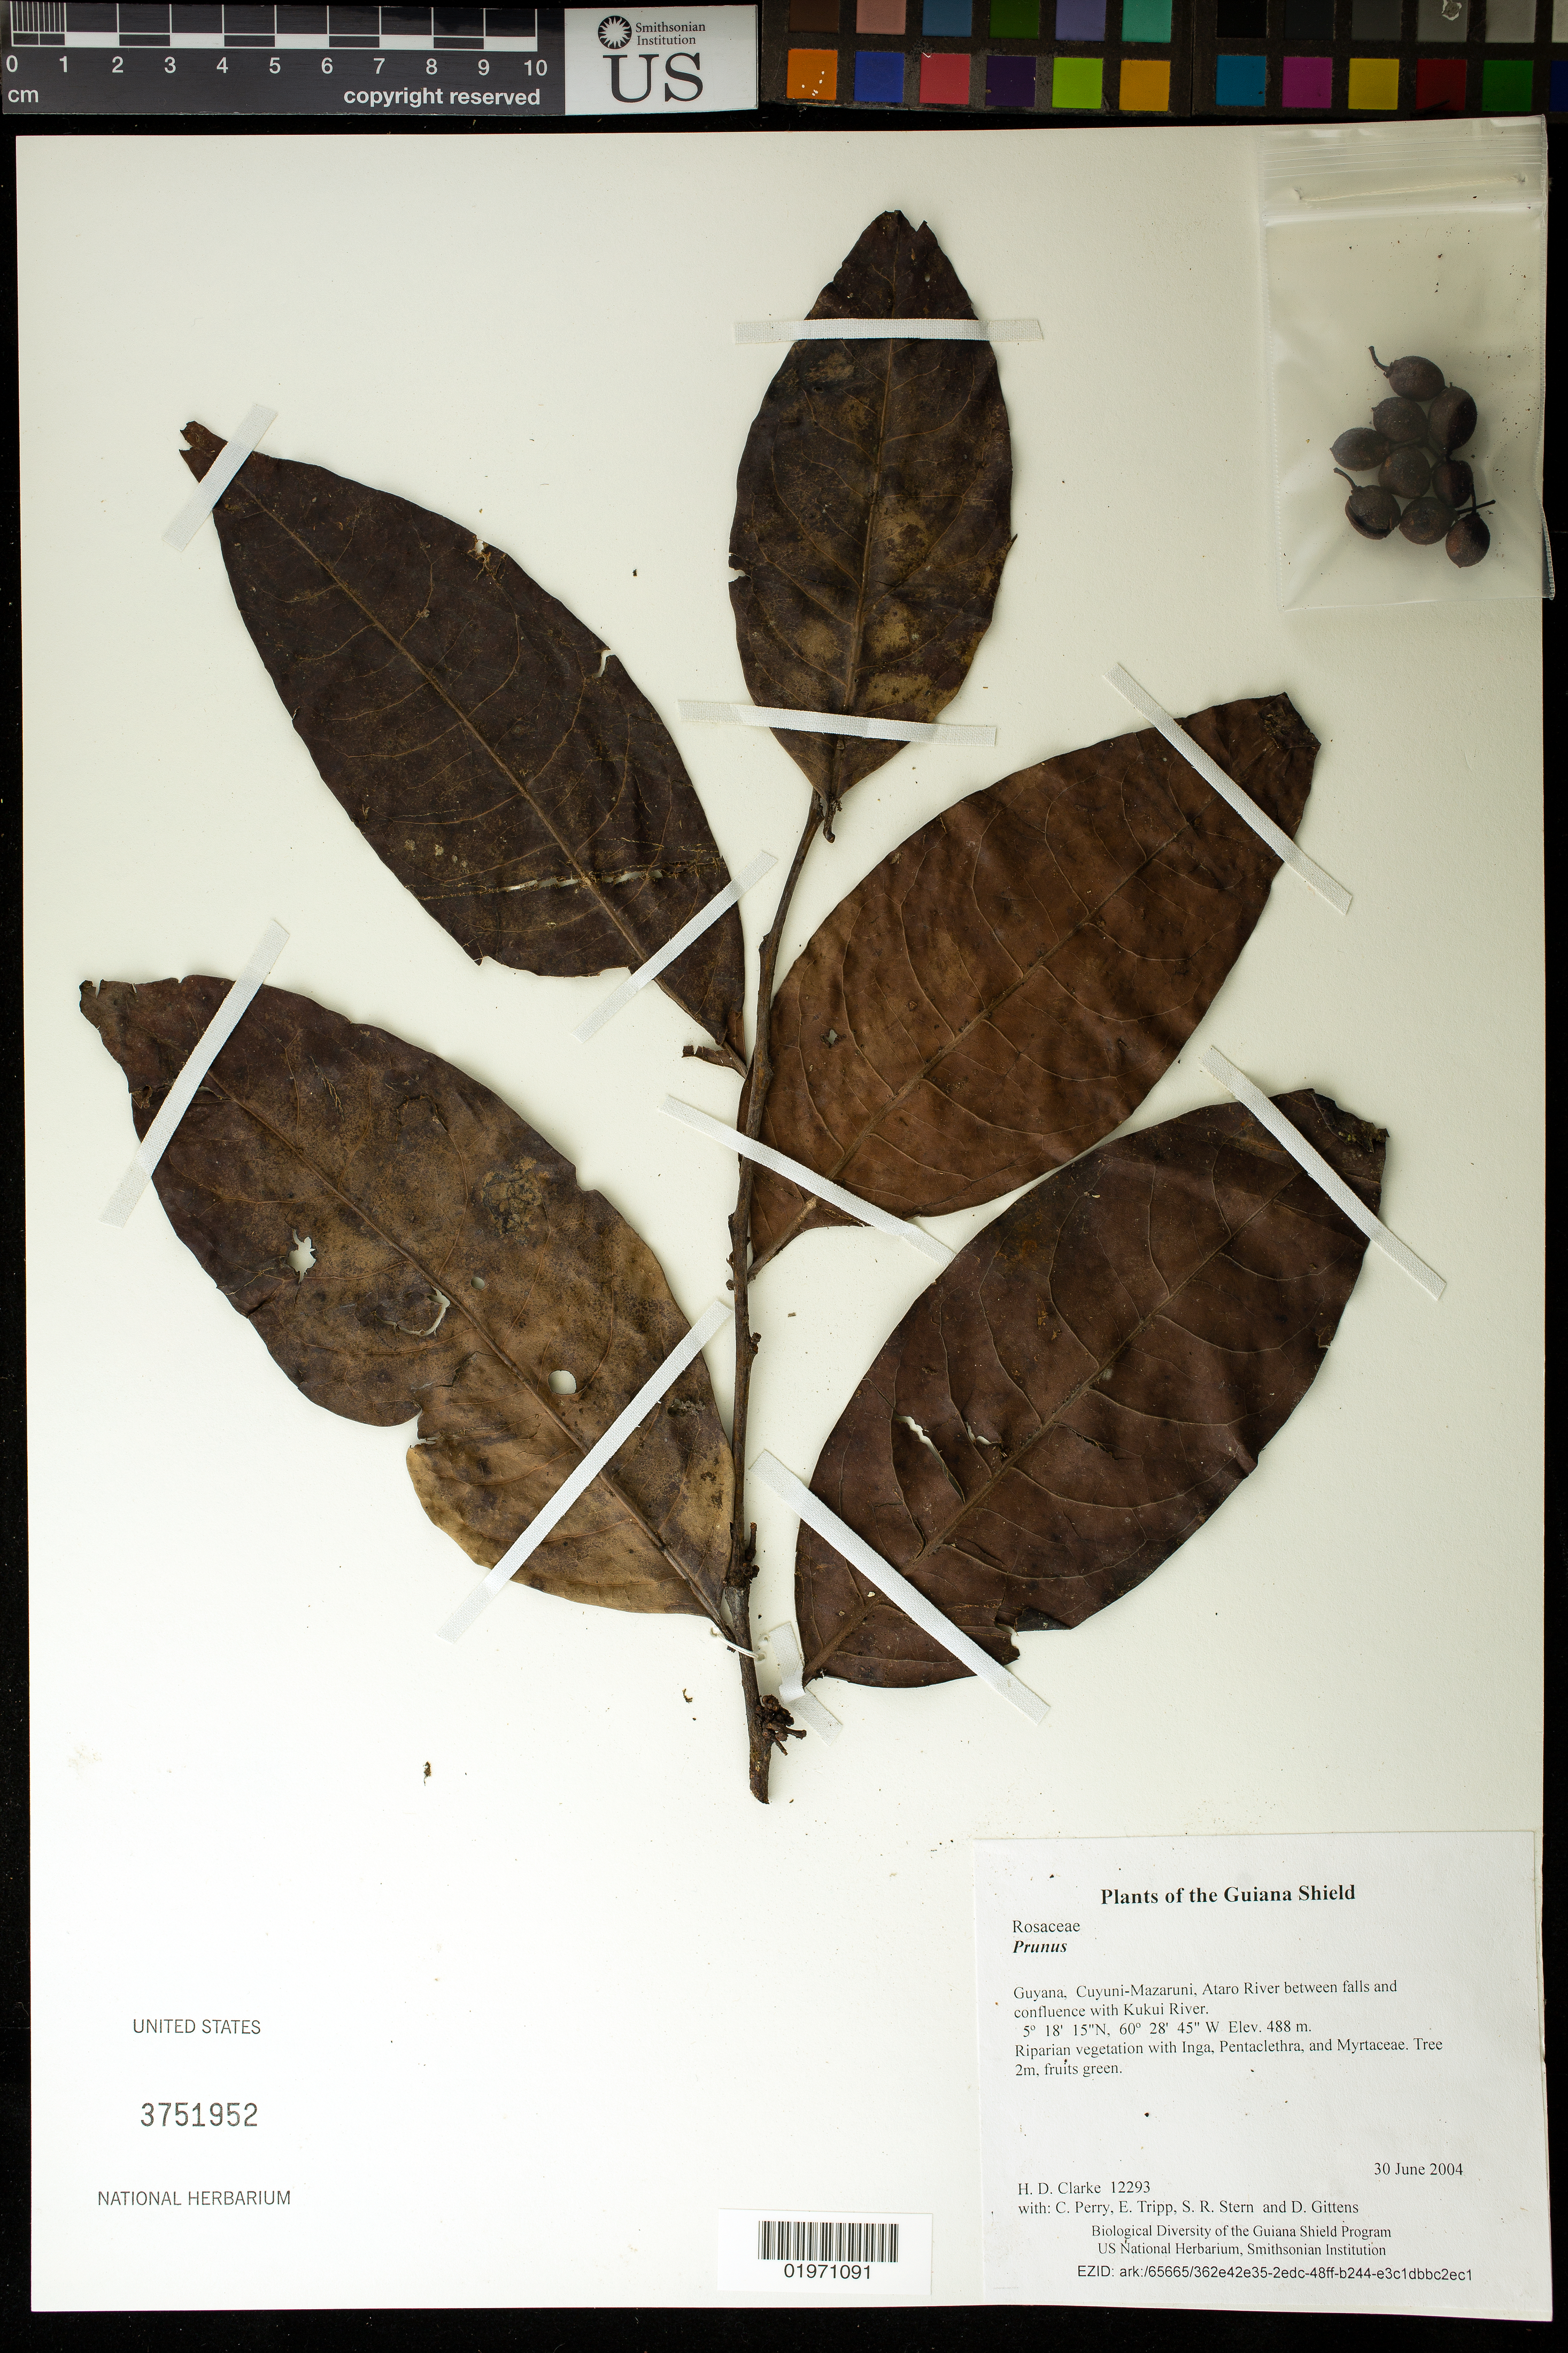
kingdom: Plantae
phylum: Tracheophyta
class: Magnoliopsida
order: Rosales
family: Rosaceae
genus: Prunus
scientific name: Prunus sp.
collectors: H. D. Clarke, C. Perry, E. Tripp, S. R. Stern & D. Gittens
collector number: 12293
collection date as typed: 30 June 2004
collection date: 2004-06-30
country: Guyana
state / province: Cuyuni-Mazaruni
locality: Ataro River between falls and confluence with Kukui River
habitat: Riparian vegetation with Inga, Pentaclethra, and Myrtaceae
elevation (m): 488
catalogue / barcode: US 3751952